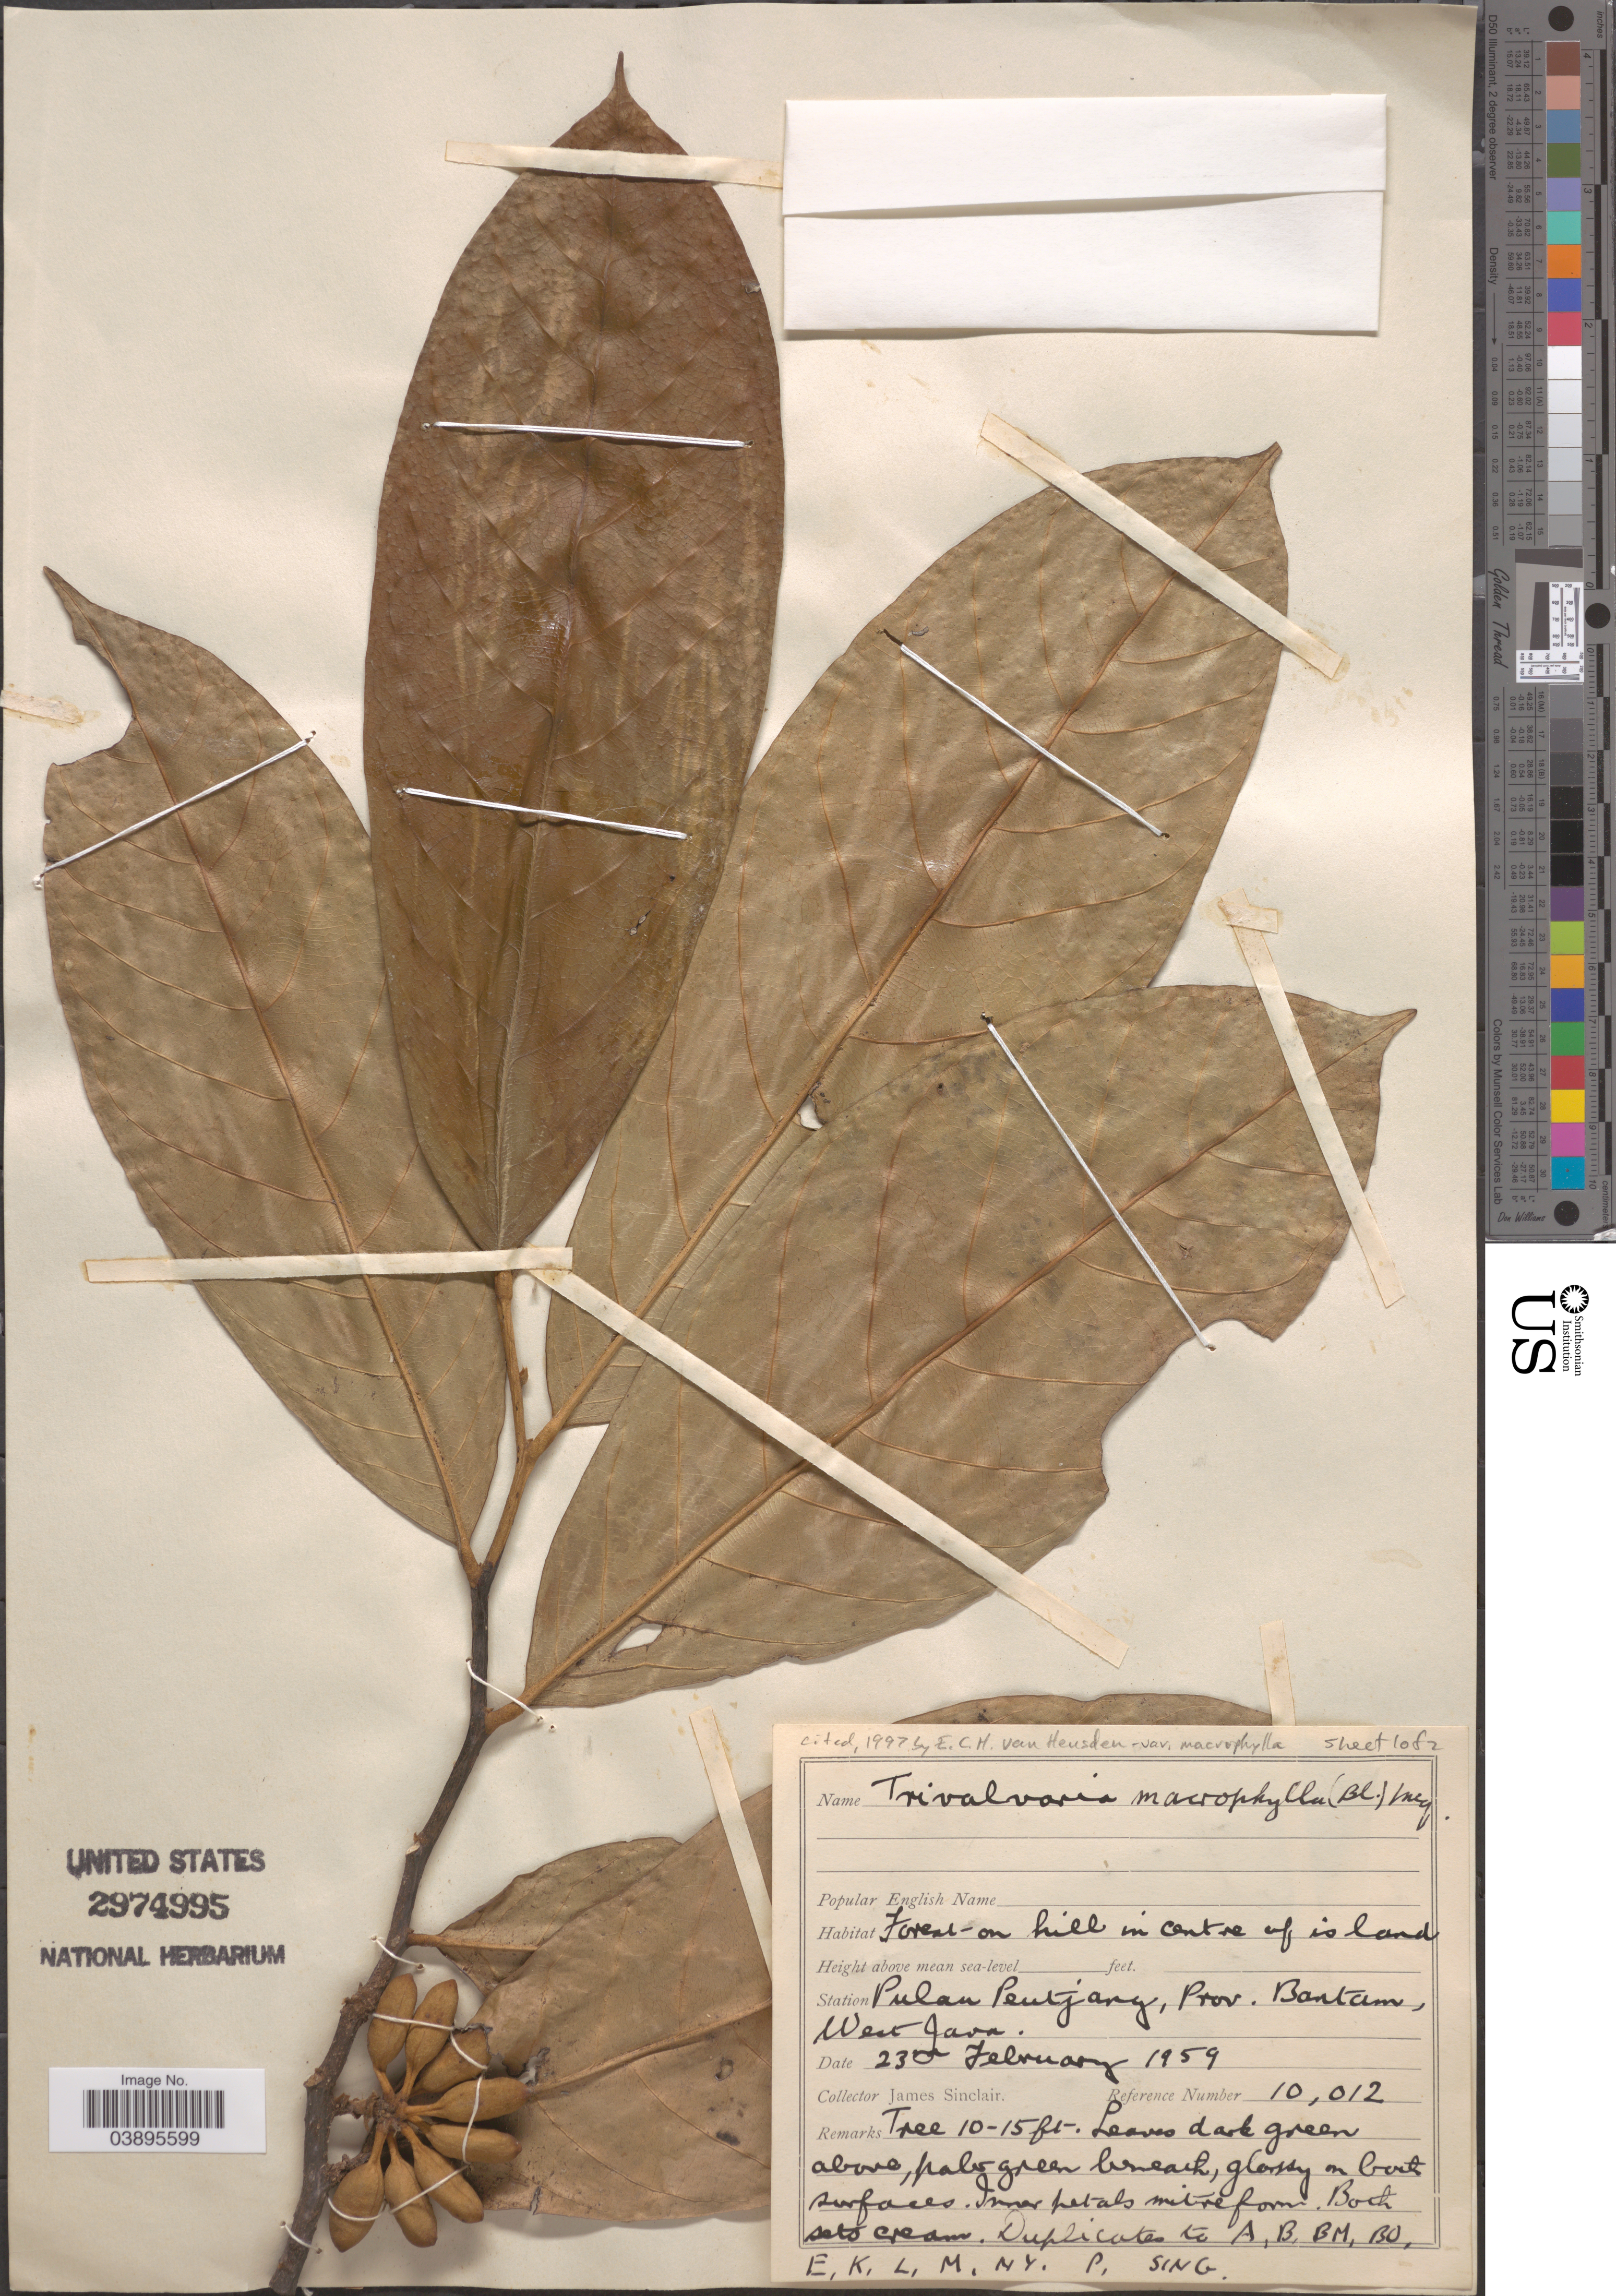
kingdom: Plantae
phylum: Tracheophyta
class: Magnoliopsida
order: Magnoliales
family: Annonaceae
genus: Trivalvaria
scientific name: Trivalvaria macrophylla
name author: (Blume) Miq.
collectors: J. Sinclair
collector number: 10012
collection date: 1959-02-23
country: Indonesia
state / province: Java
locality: In centre of island. Station Pulau Peutjang, Prov. Bantam, West Java.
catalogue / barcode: US 2974995